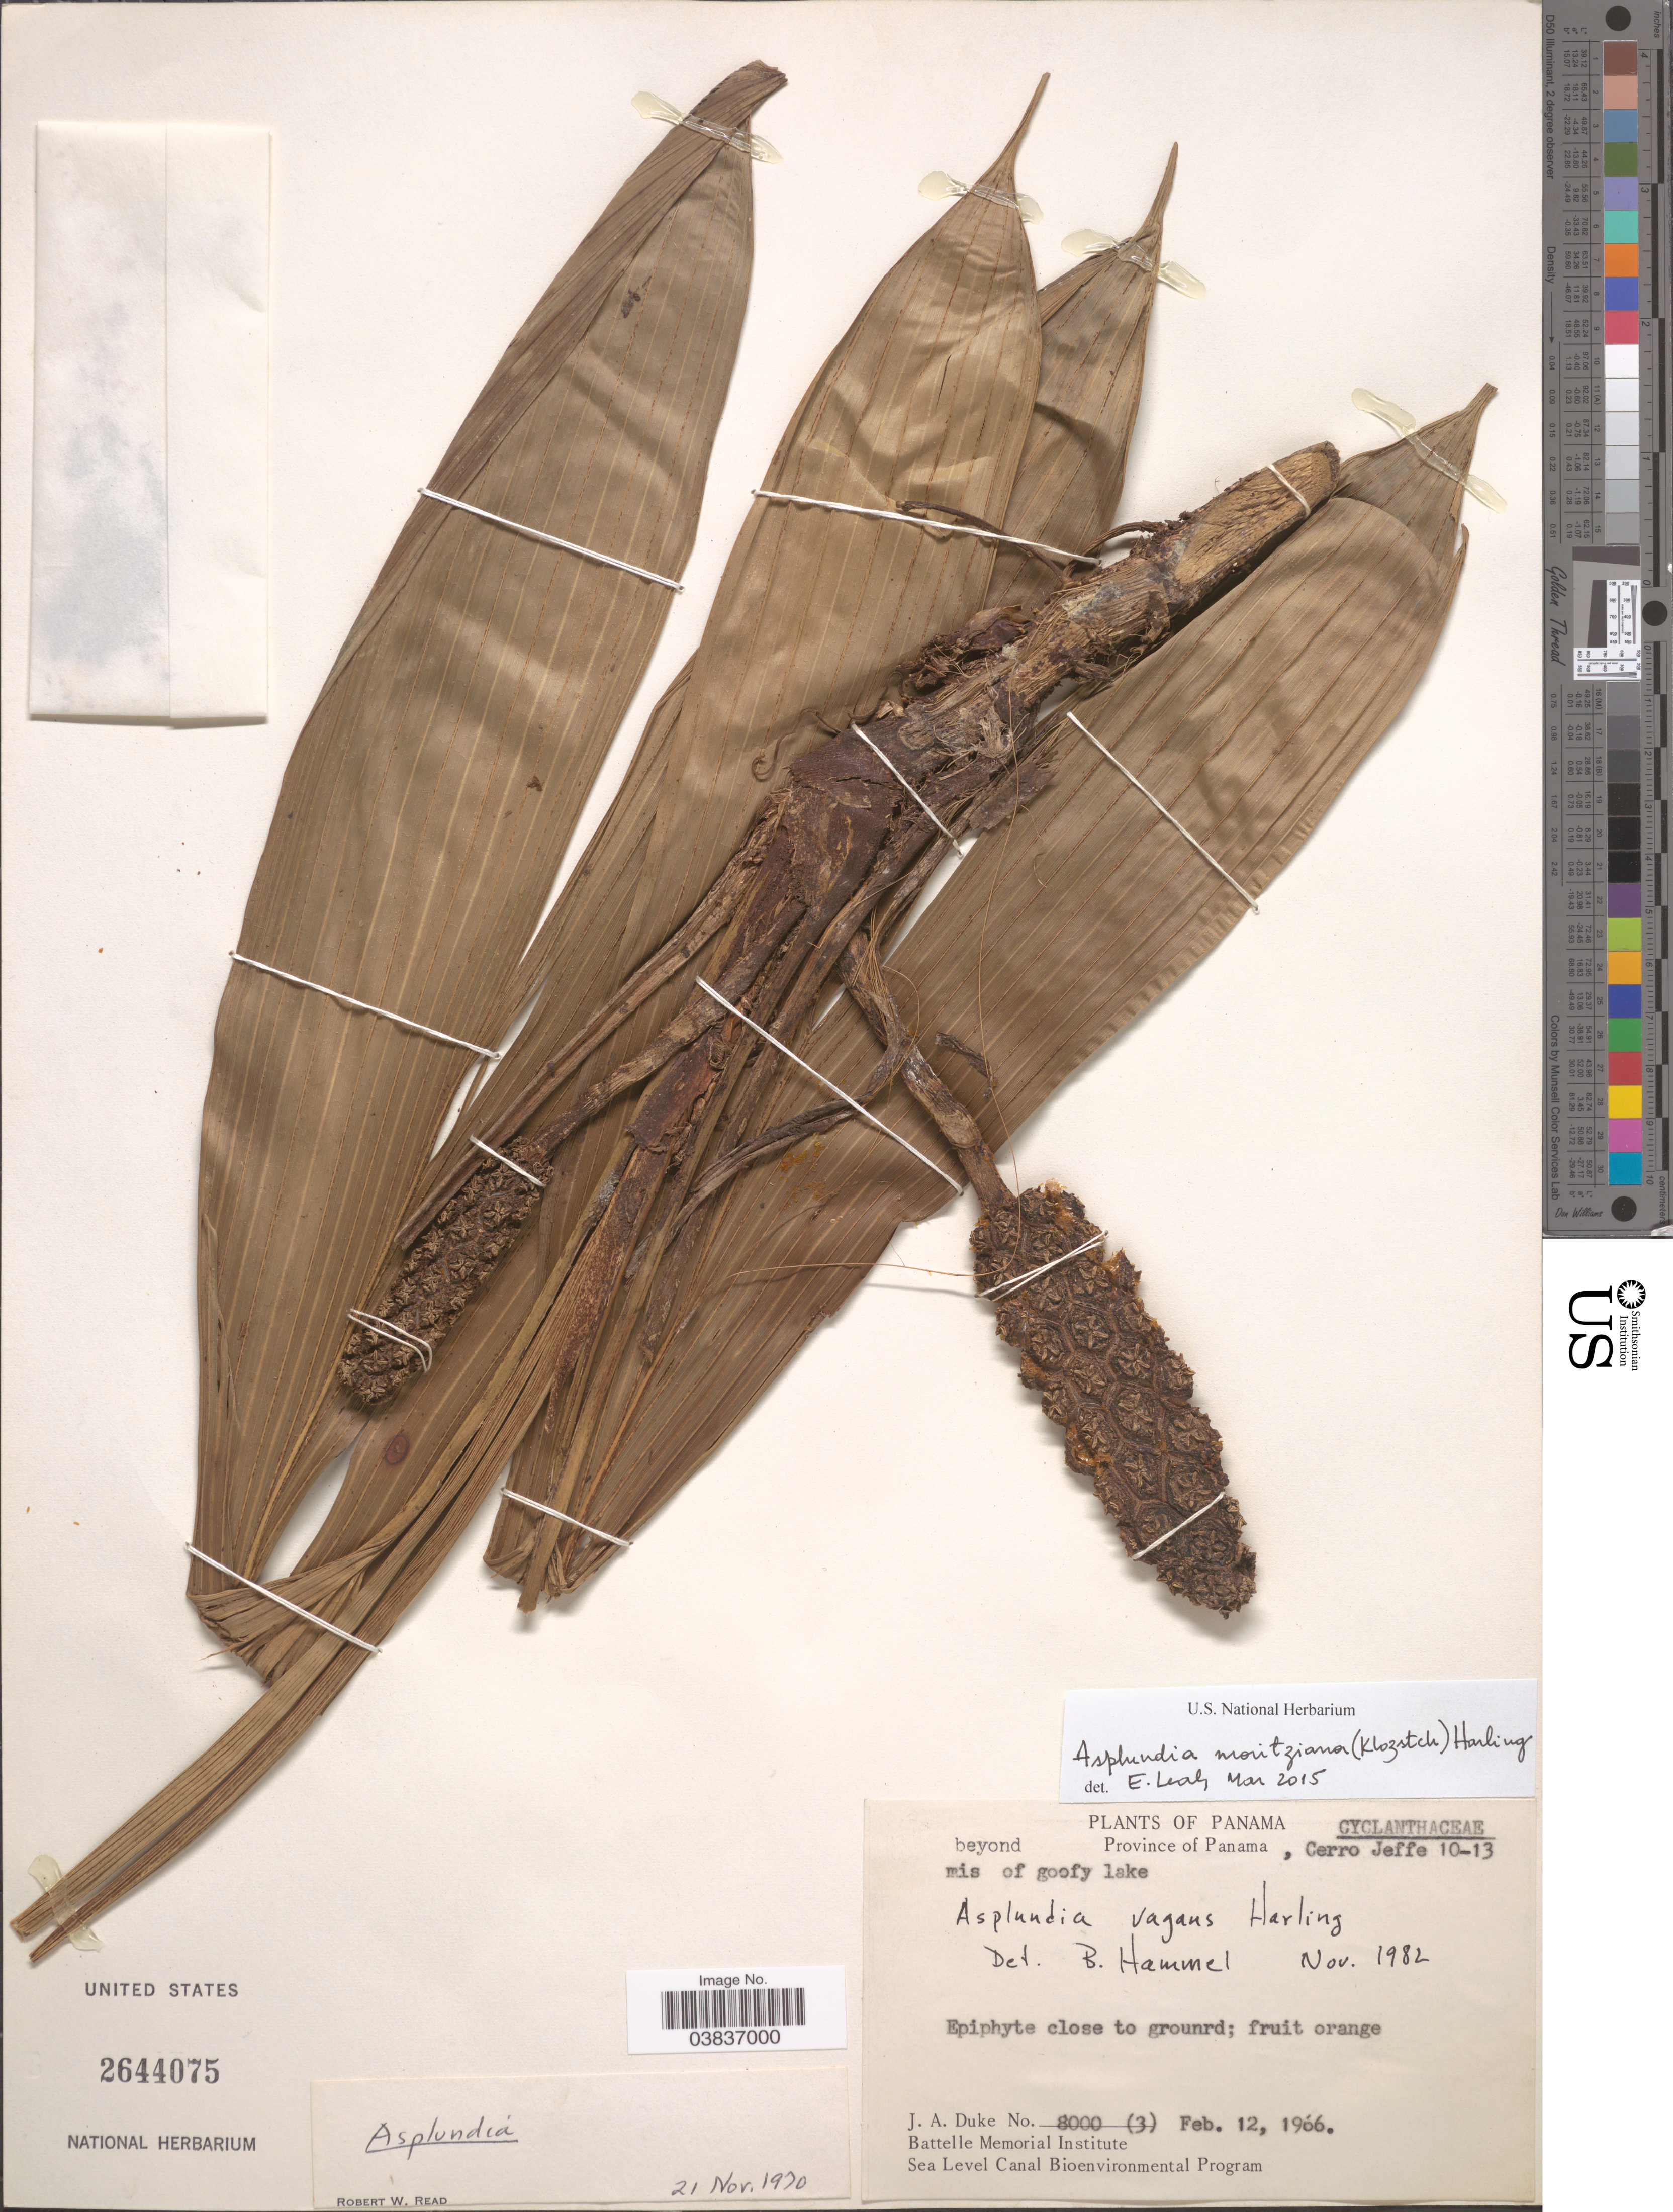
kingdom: Plantae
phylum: Tracheophyta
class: Liliopsida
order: Pandanales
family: Cyclanthaceae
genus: Asplundia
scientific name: Asplundia moritziana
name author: (Klotzsch) Harling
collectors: J. A. Duke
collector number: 8000 (3)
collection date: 1966-02-12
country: Panama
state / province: Panamá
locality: Cerro Jeffe 10-13 mis of goofy lake.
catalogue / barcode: US 2644075